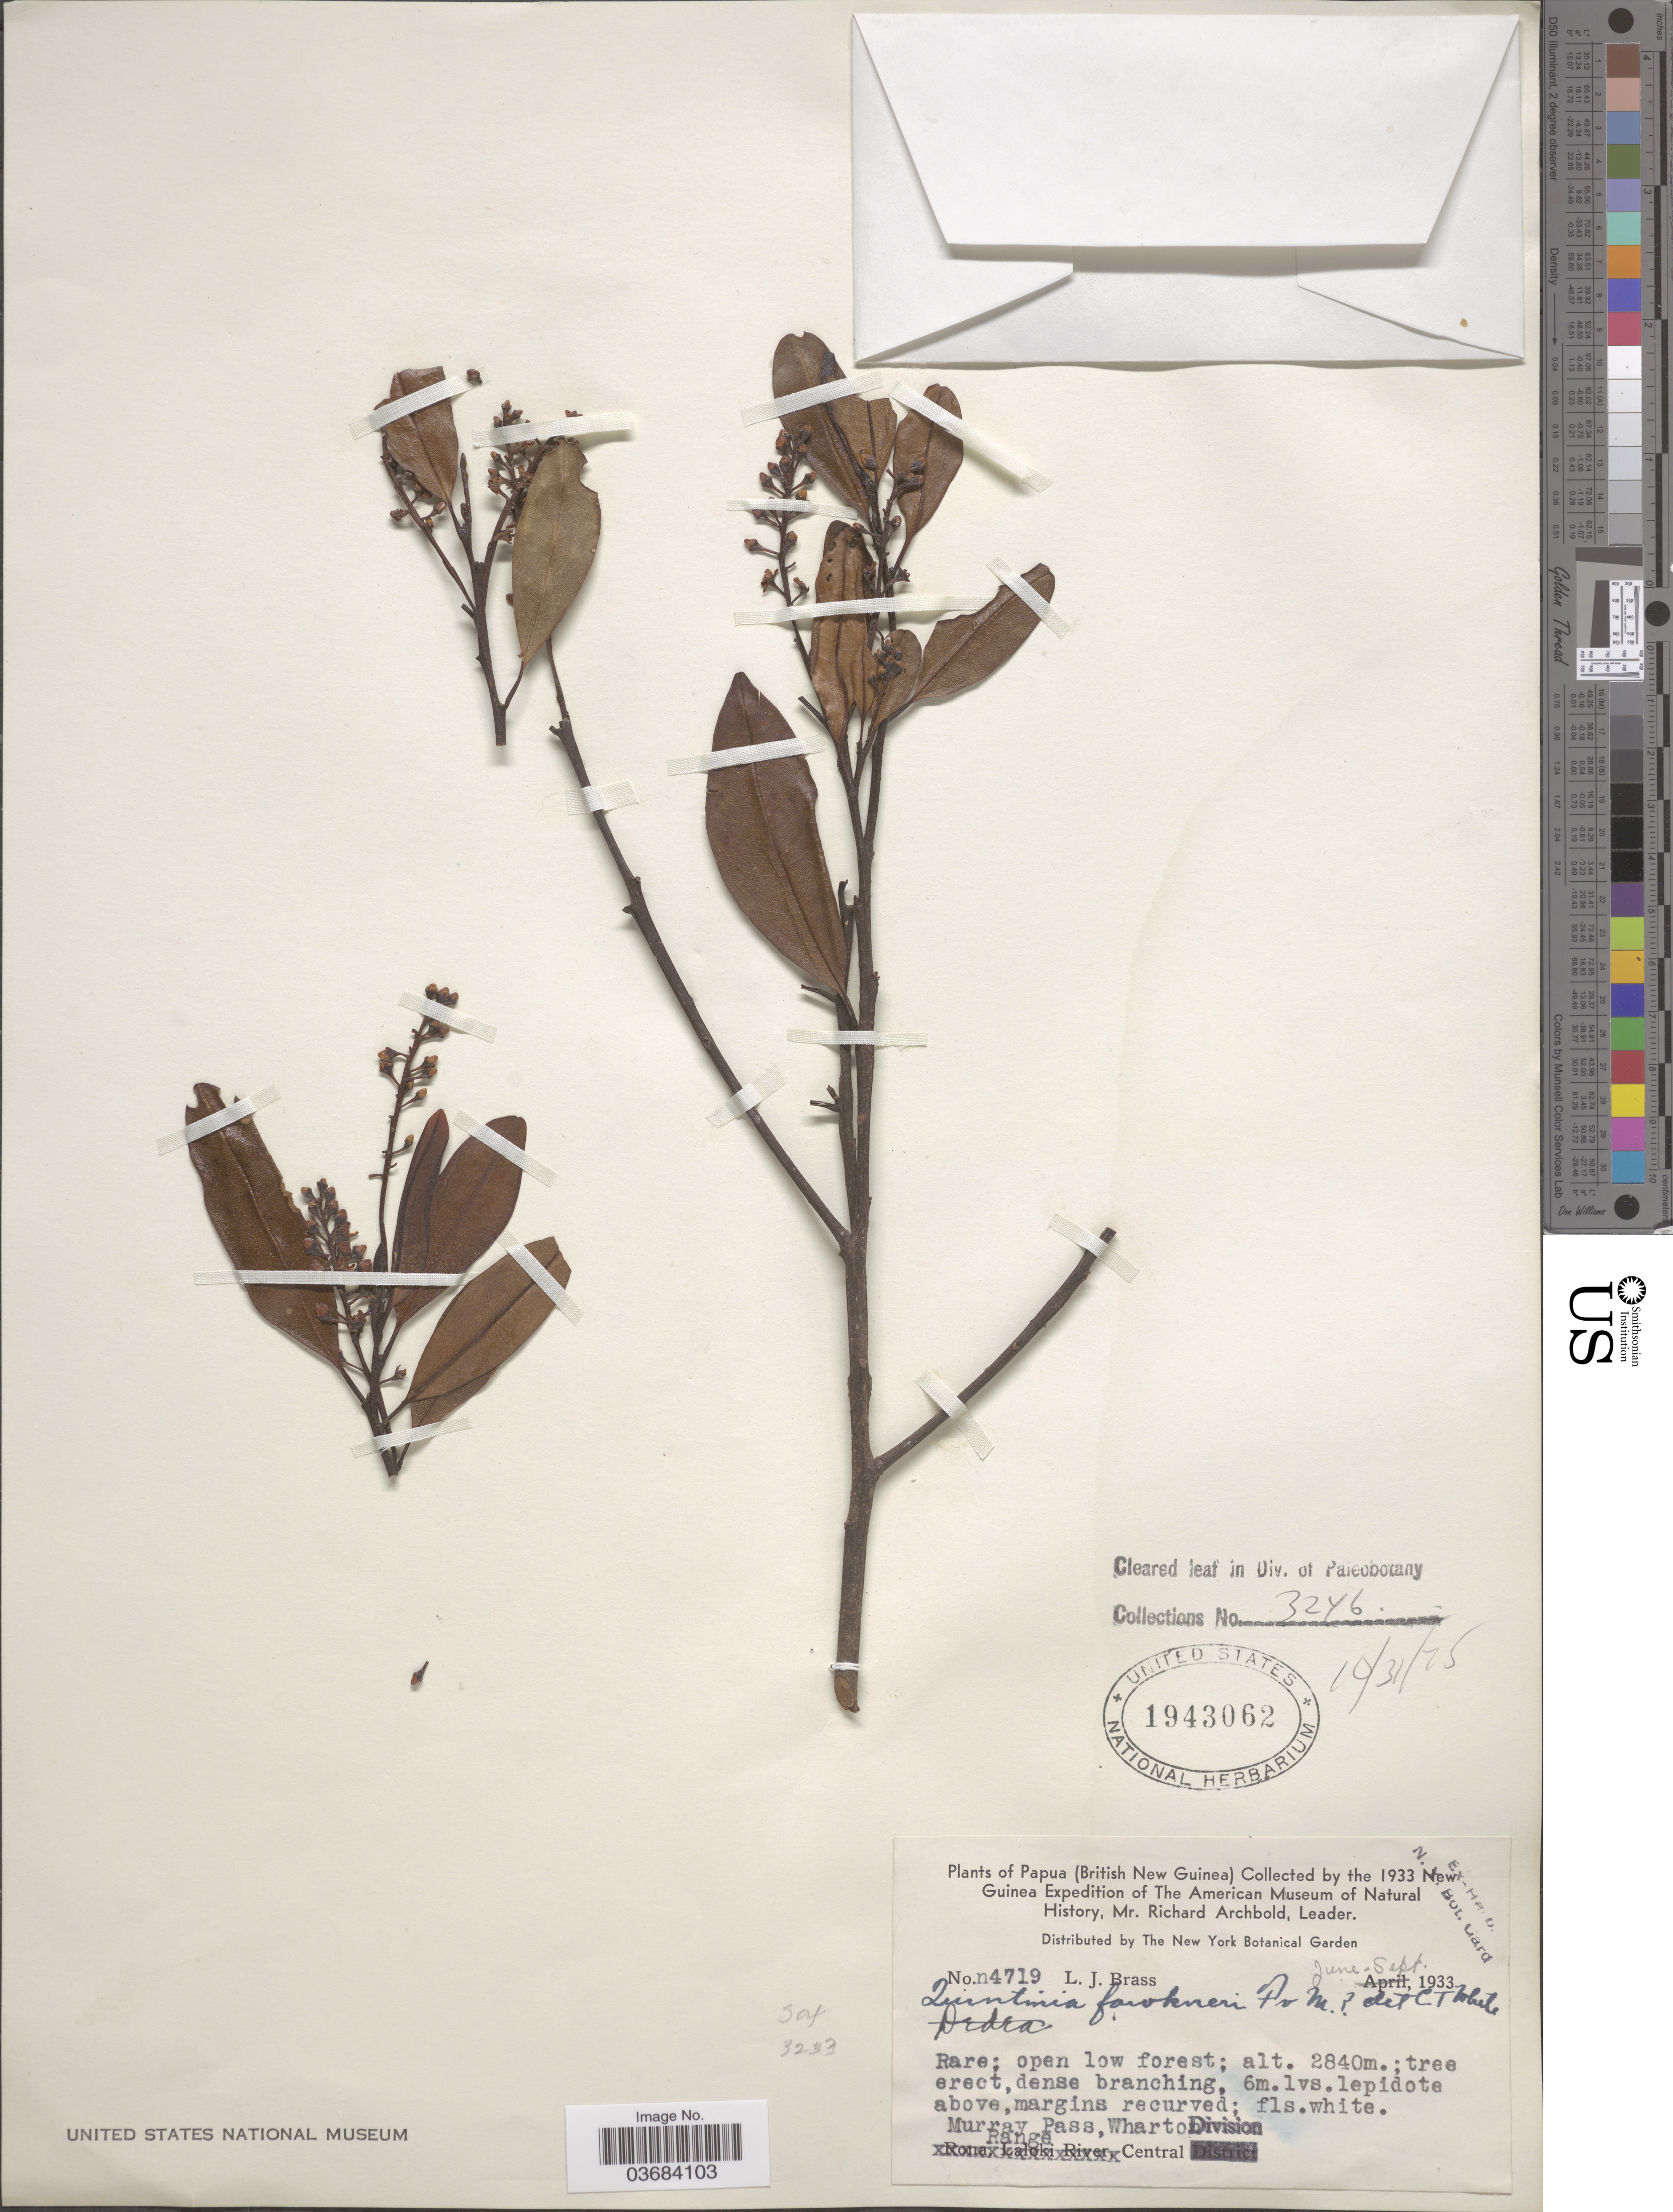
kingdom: Plantae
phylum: Tracheophyta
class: Magnoliopsida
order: Paracryphiales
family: Paracryphiaceae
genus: Quintinia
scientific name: Quintinia fawkneri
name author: F. Muell.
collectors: L. J. Brass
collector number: n4719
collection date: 1933-06/1933-09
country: Papua New Guinea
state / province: Central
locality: (British New Guinea). The 1933 New Guinea Expedition of the American Museum of Natural History. Murray Pass, Wharton Range, Central Division.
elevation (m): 2840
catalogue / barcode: US 1943062